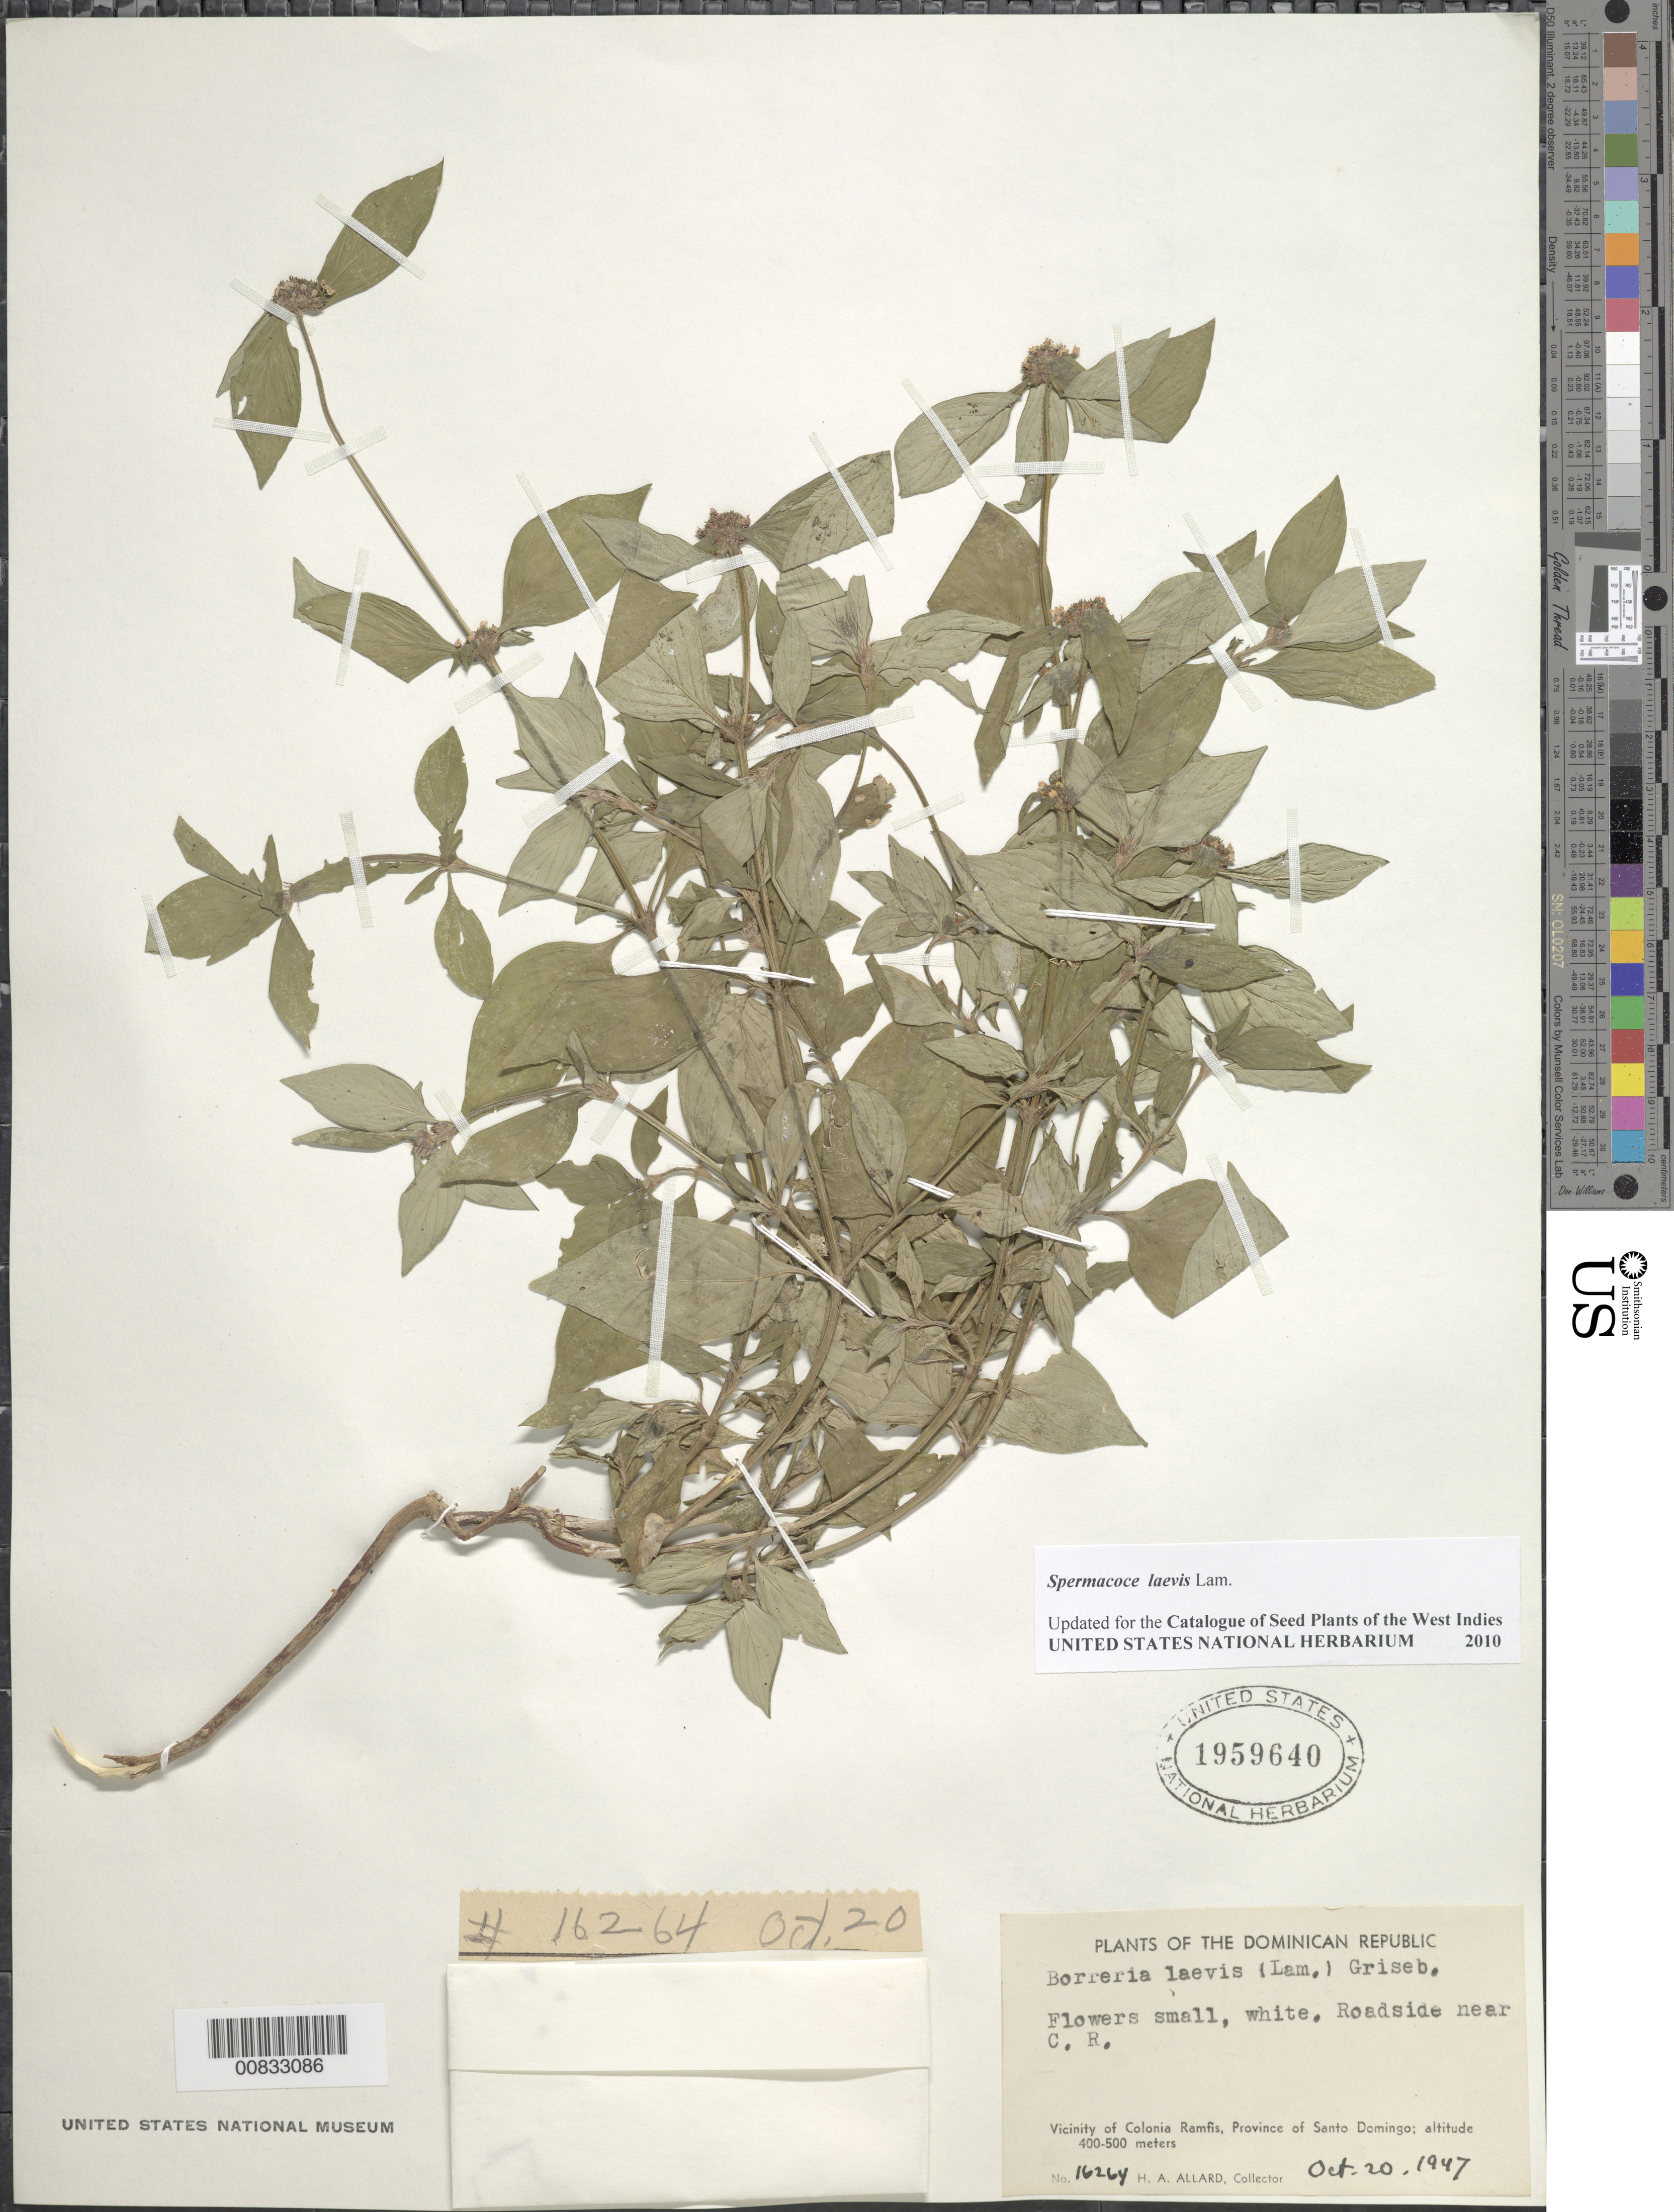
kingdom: Plantae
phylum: Tracheophyta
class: Magnoliopsida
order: Gentianales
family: Rubiaceae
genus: Spermacoce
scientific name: Spermacoce laevis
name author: Lam.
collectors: H. A. Allard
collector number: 16264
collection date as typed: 20 Oct 1947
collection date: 1947-10-20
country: Dominican Republic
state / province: Distrito Nacional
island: Hispaniola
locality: Vicinity of Colonia Ramfis, near town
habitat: Roadside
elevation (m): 400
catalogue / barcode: US 1959640